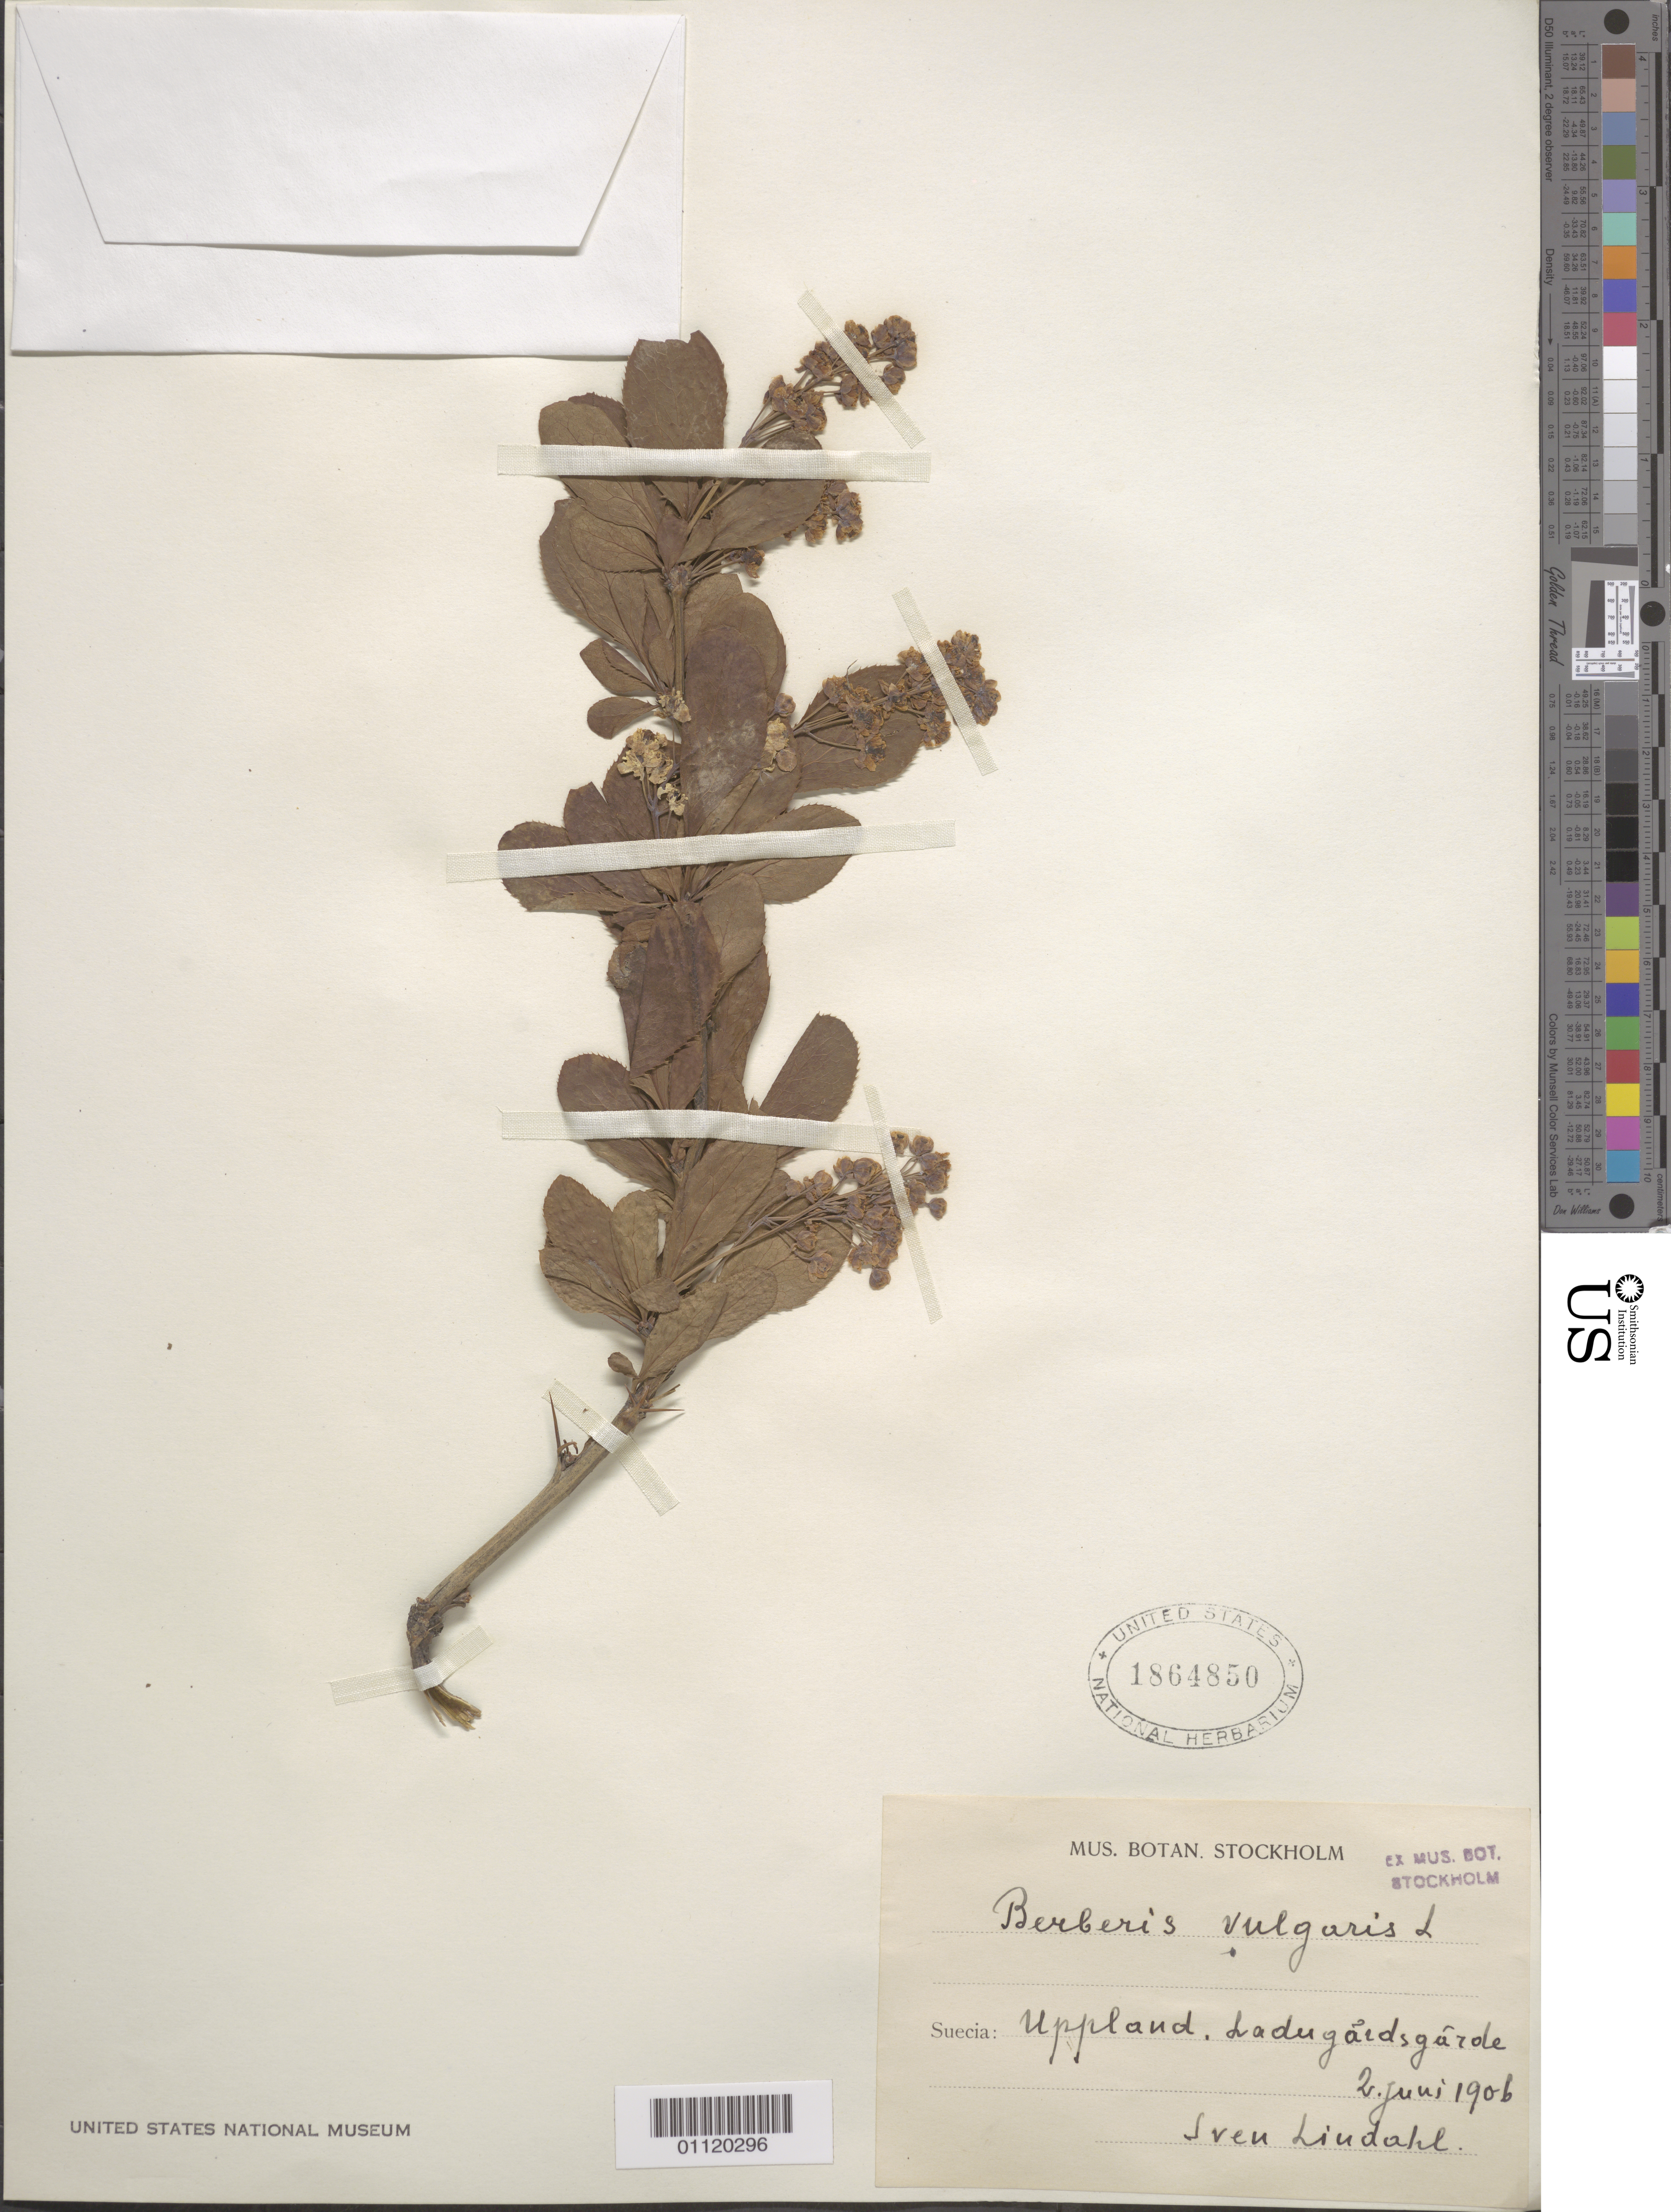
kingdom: Plantae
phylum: Tracheophyta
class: Magnoliopsida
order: Ranunculales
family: Berberidaceae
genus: Berberis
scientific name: Berberis vulgaris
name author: L.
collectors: S. Lindahl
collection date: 1906-06-02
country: Sweden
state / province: Stockholm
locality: Uppland, Ladugårdsgärdet. [Uppland is a historical province which includes Stockholm county, while Ladugårdsgärdet, also known as Gärdet, is recognized as part of this county at present.]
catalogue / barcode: US 1864850